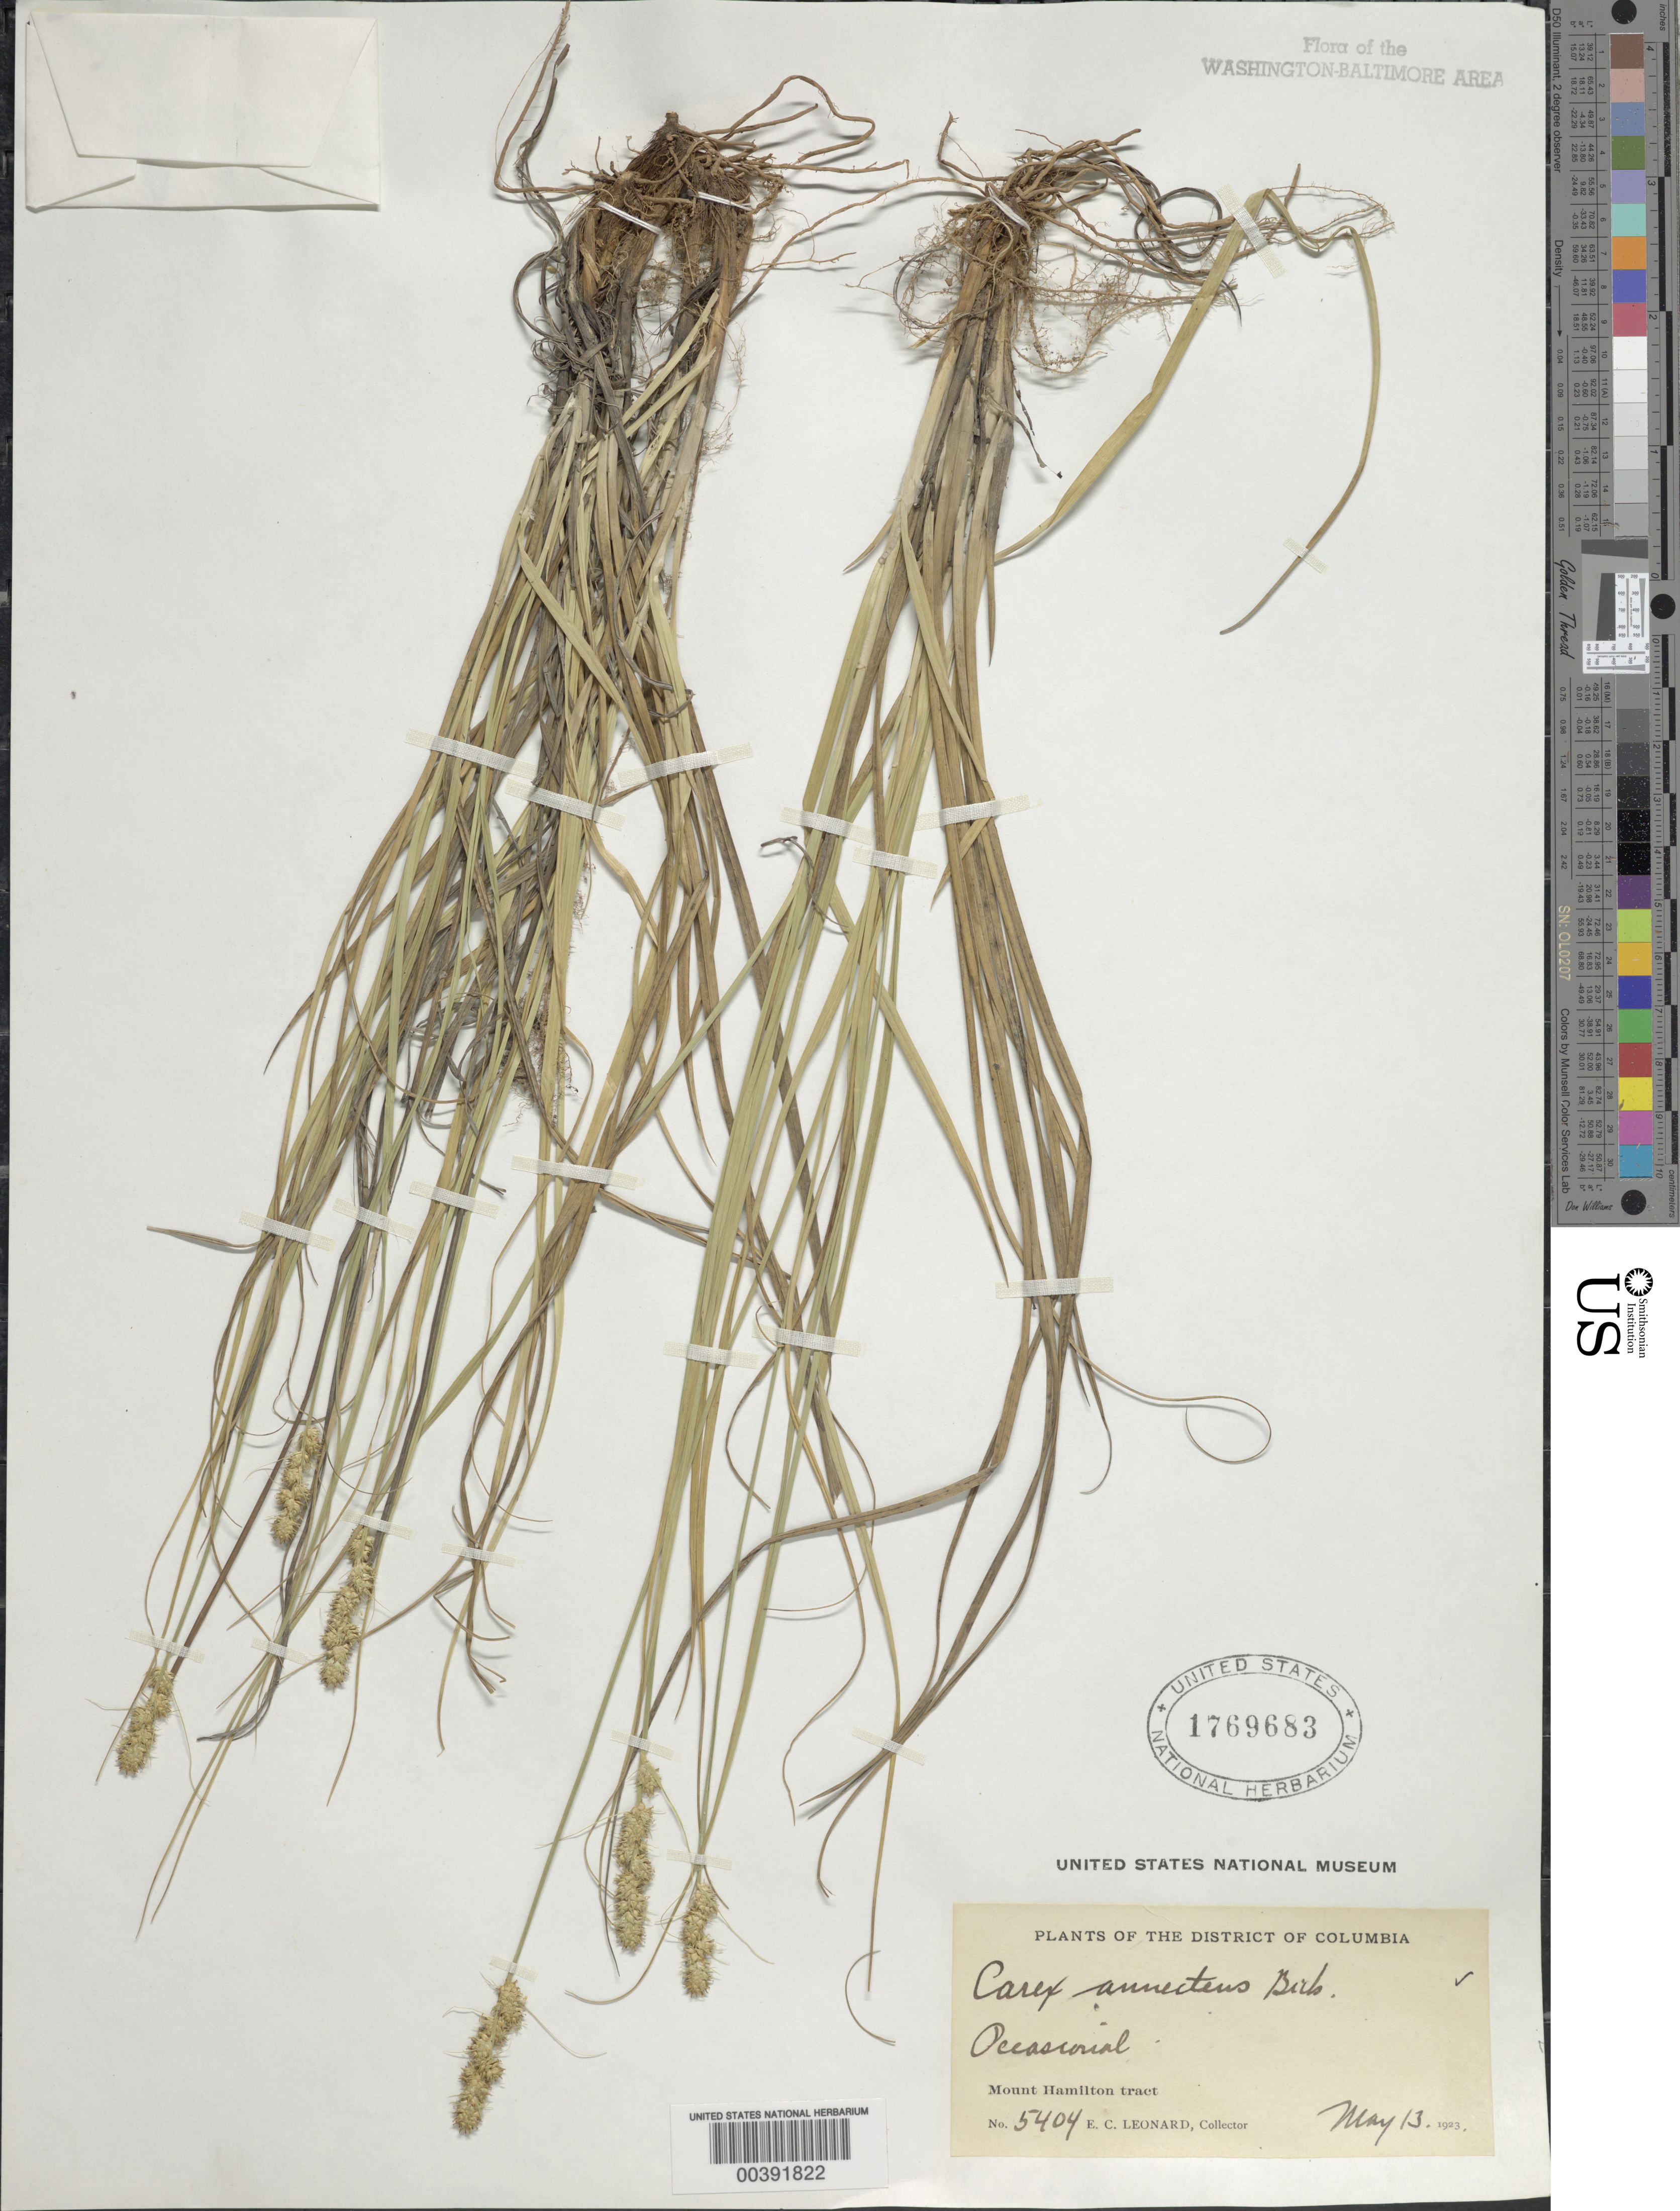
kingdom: Plantae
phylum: Tracheophyta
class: Liliopsida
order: Poales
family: Cyperaceae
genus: Carex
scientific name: Carex annectens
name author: (E.P. Bicknell) E.P. Bicknell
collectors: E. C. Leonard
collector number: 5404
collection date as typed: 13 May 1923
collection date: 1923-05-13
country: United States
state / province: District of Columbia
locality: Mount Hamilton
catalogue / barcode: US 1769683